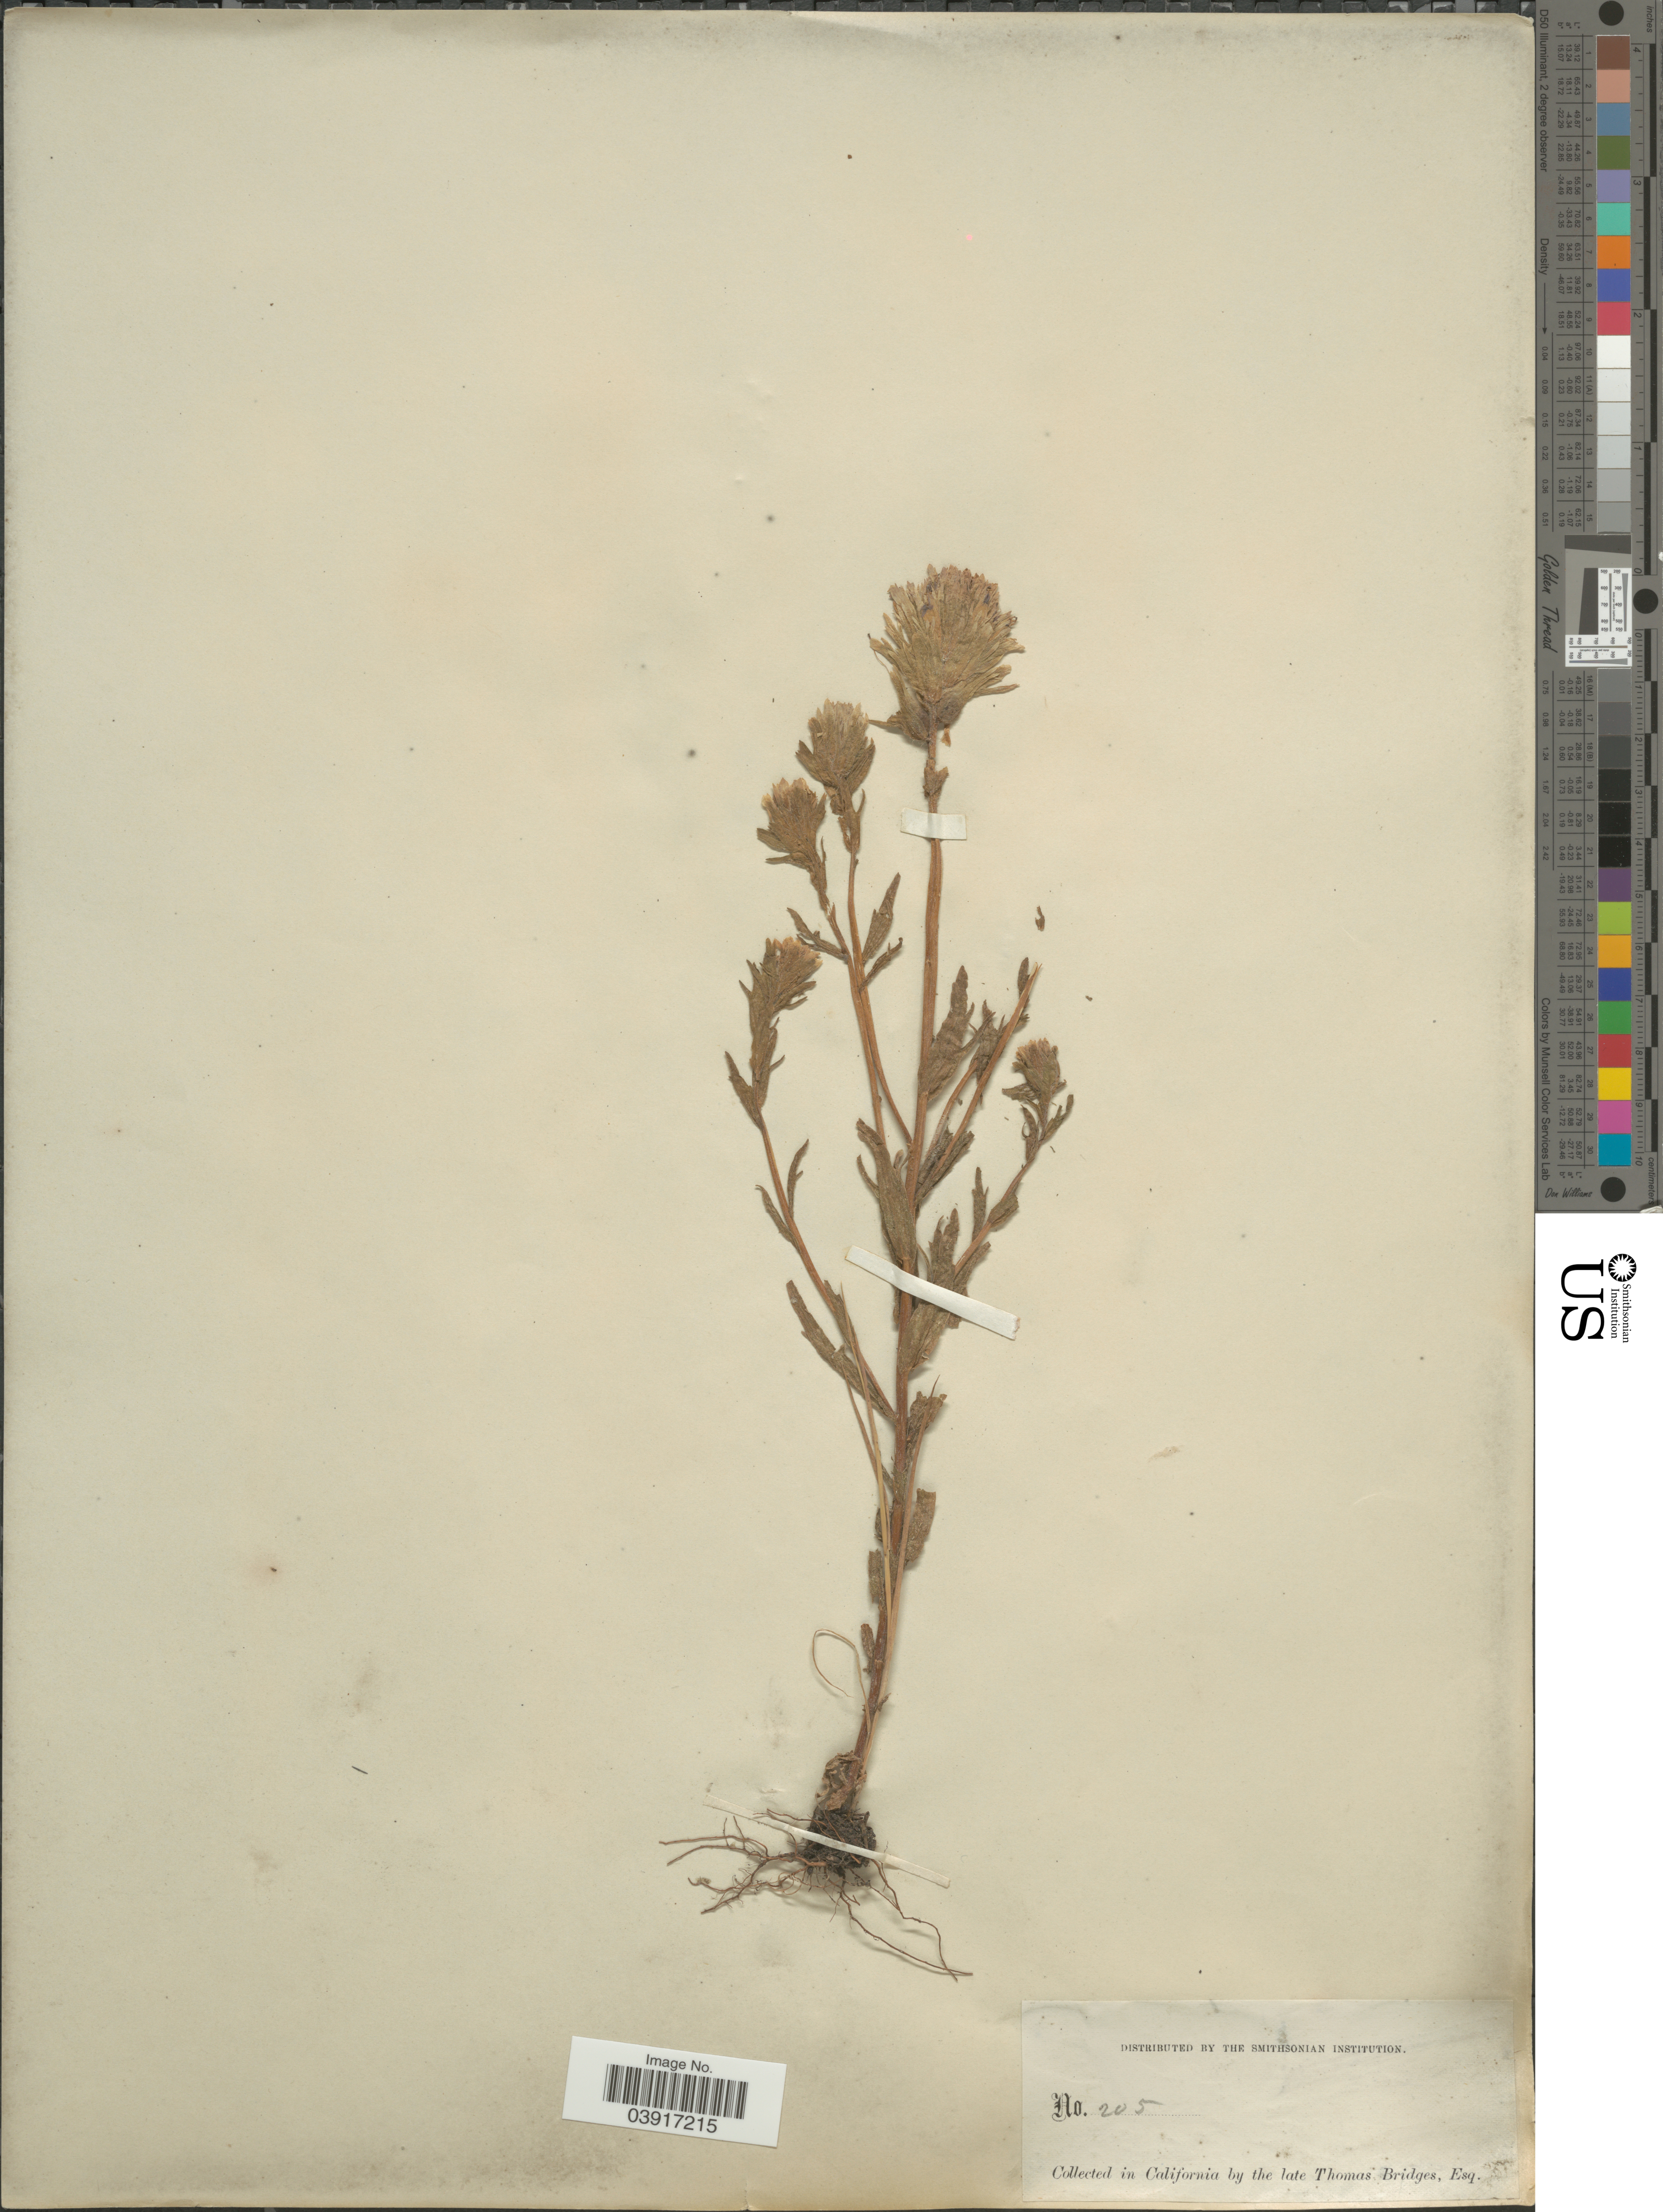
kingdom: Plantae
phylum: Tracheophyta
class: Magnoliopsida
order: Lamiales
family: Orobanchaceae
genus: Orthocarpus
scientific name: Orthocarpus castillejoides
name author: Benth.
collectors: T. Bridges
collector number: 205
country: United States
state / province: California